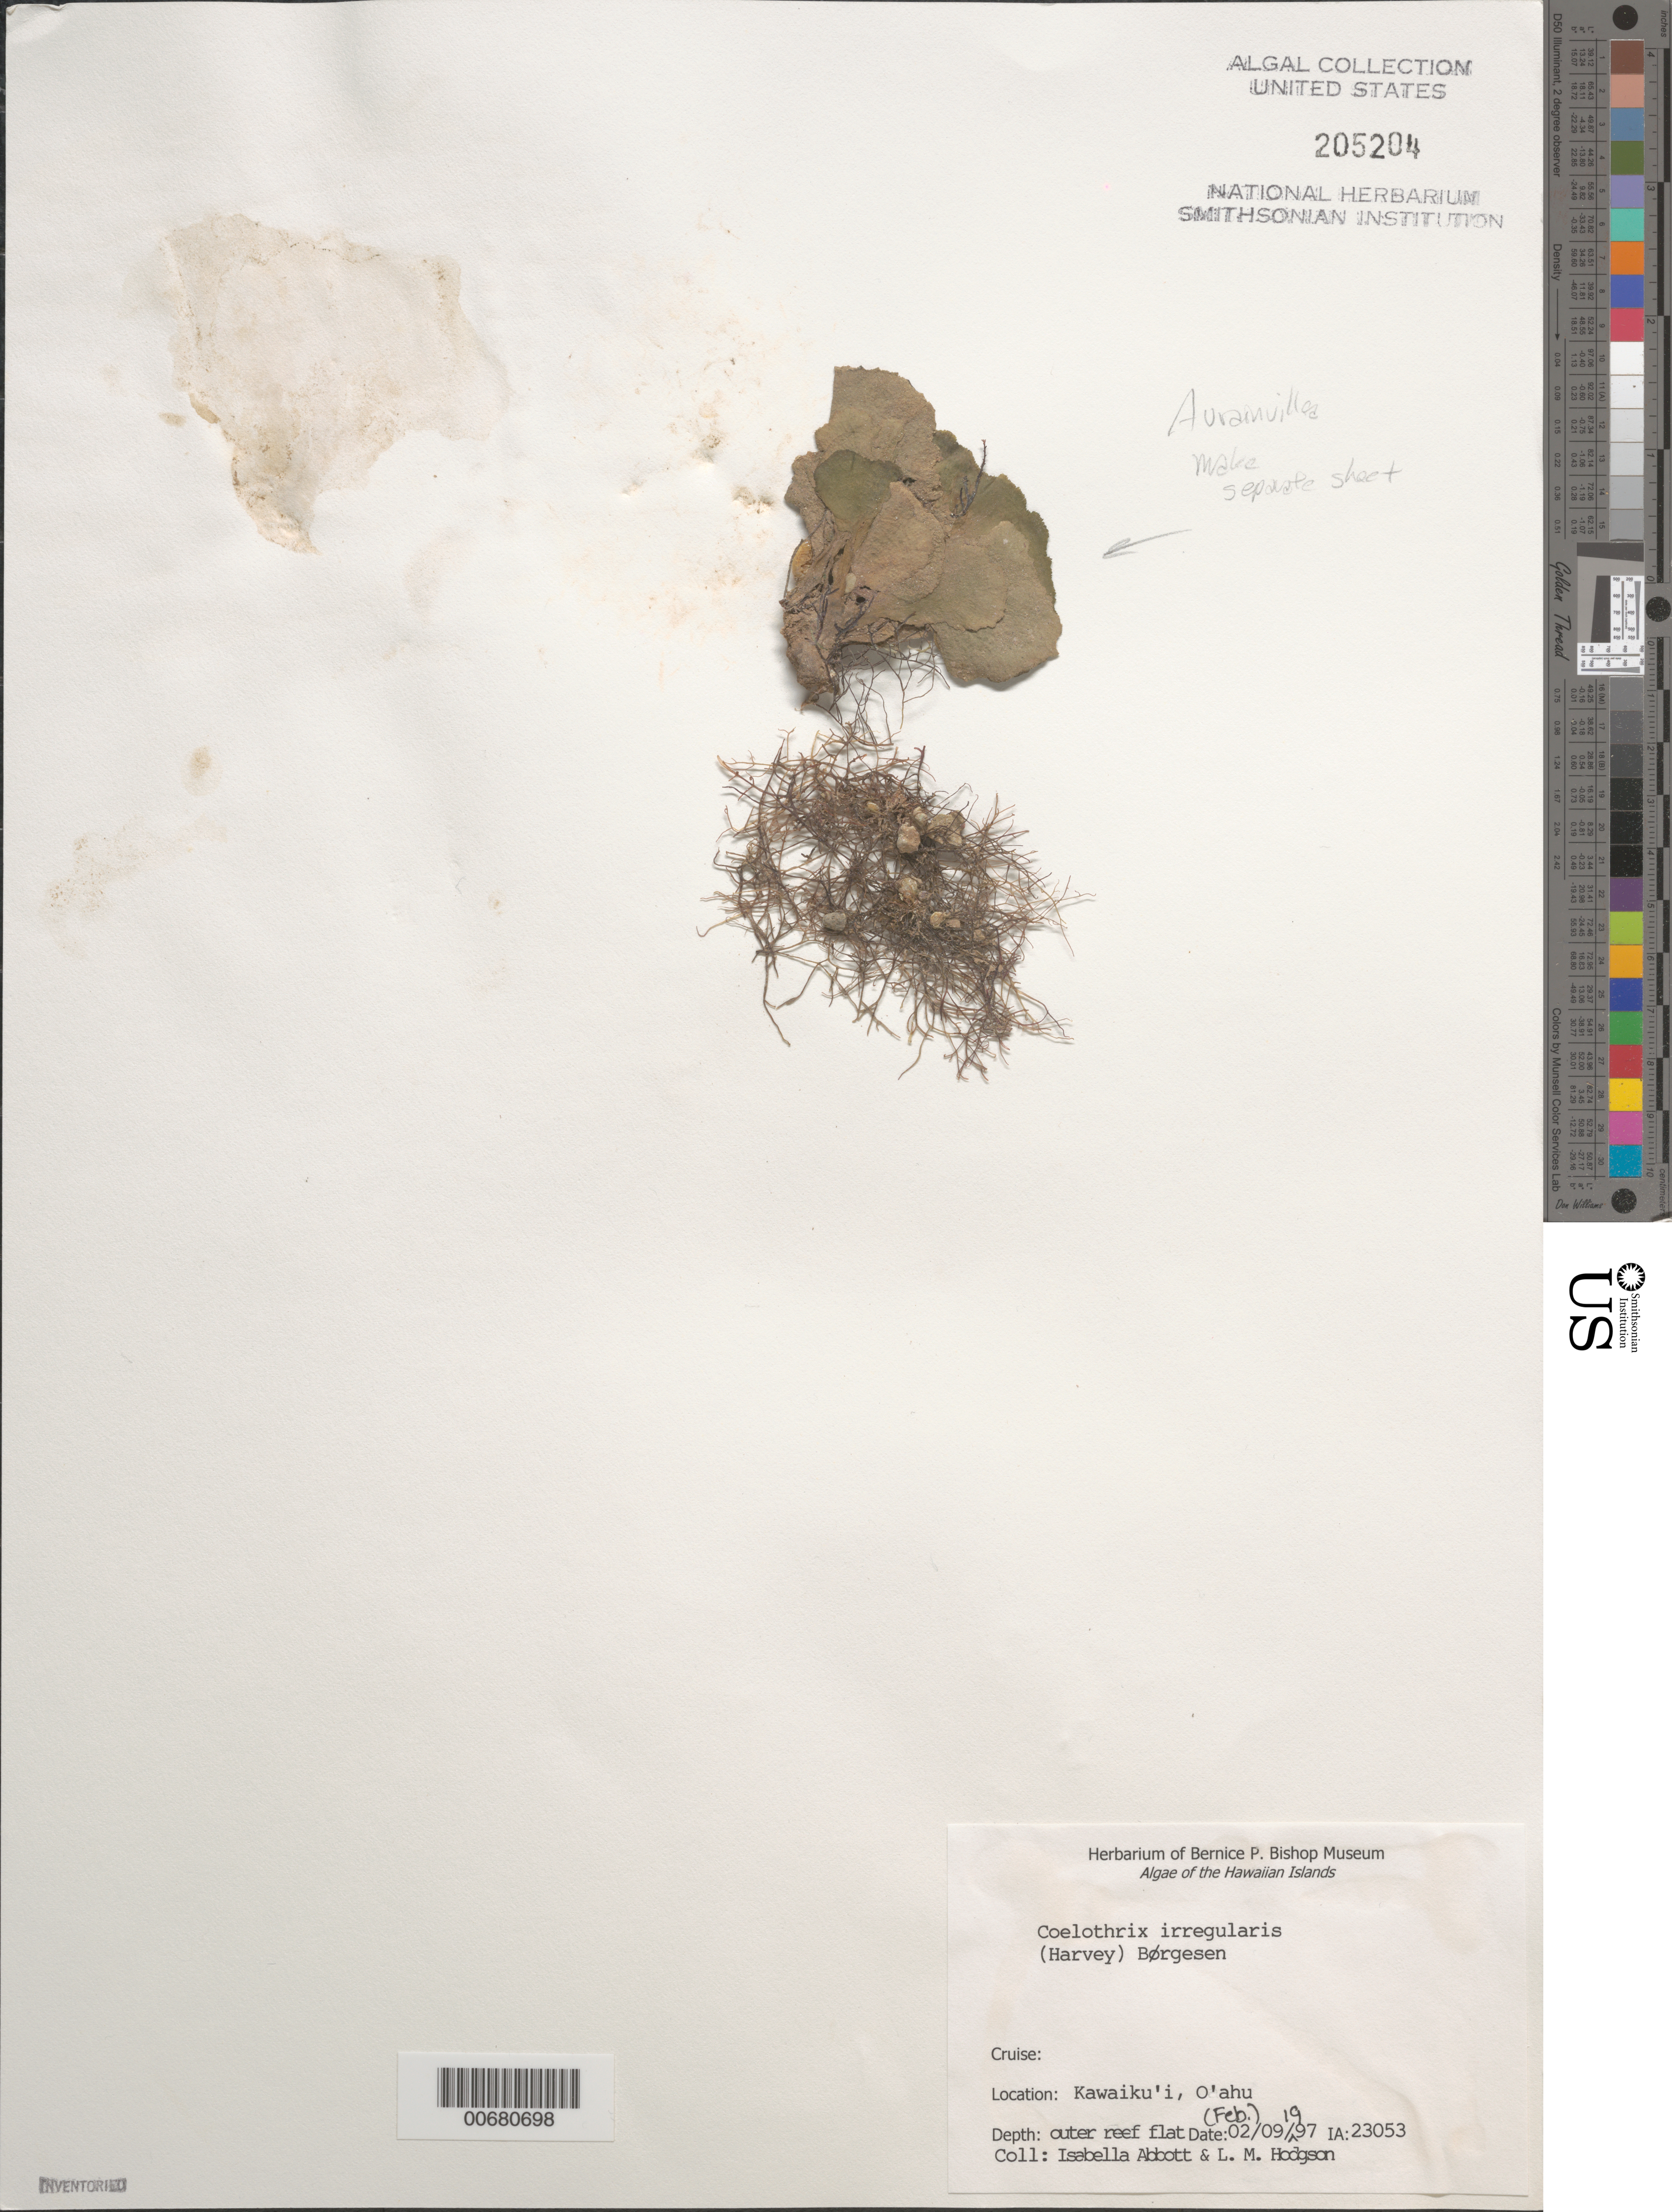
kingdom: Plantae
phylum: Rhodophyta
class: Florideophyceae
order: Rhodymeniales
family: Champiaceae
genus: Coelothrix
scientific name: Coelothrix irregularis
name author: (Harv.) Børgesen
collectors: I. A. Abbott & L. M. Hodgson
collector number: IAA 23053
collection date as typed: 09 Feb 1997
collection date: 1997-02-09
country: United States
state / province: Hawaii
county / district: Honolulu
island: Oahu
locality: Kawaiku'i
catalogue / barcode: US 205204